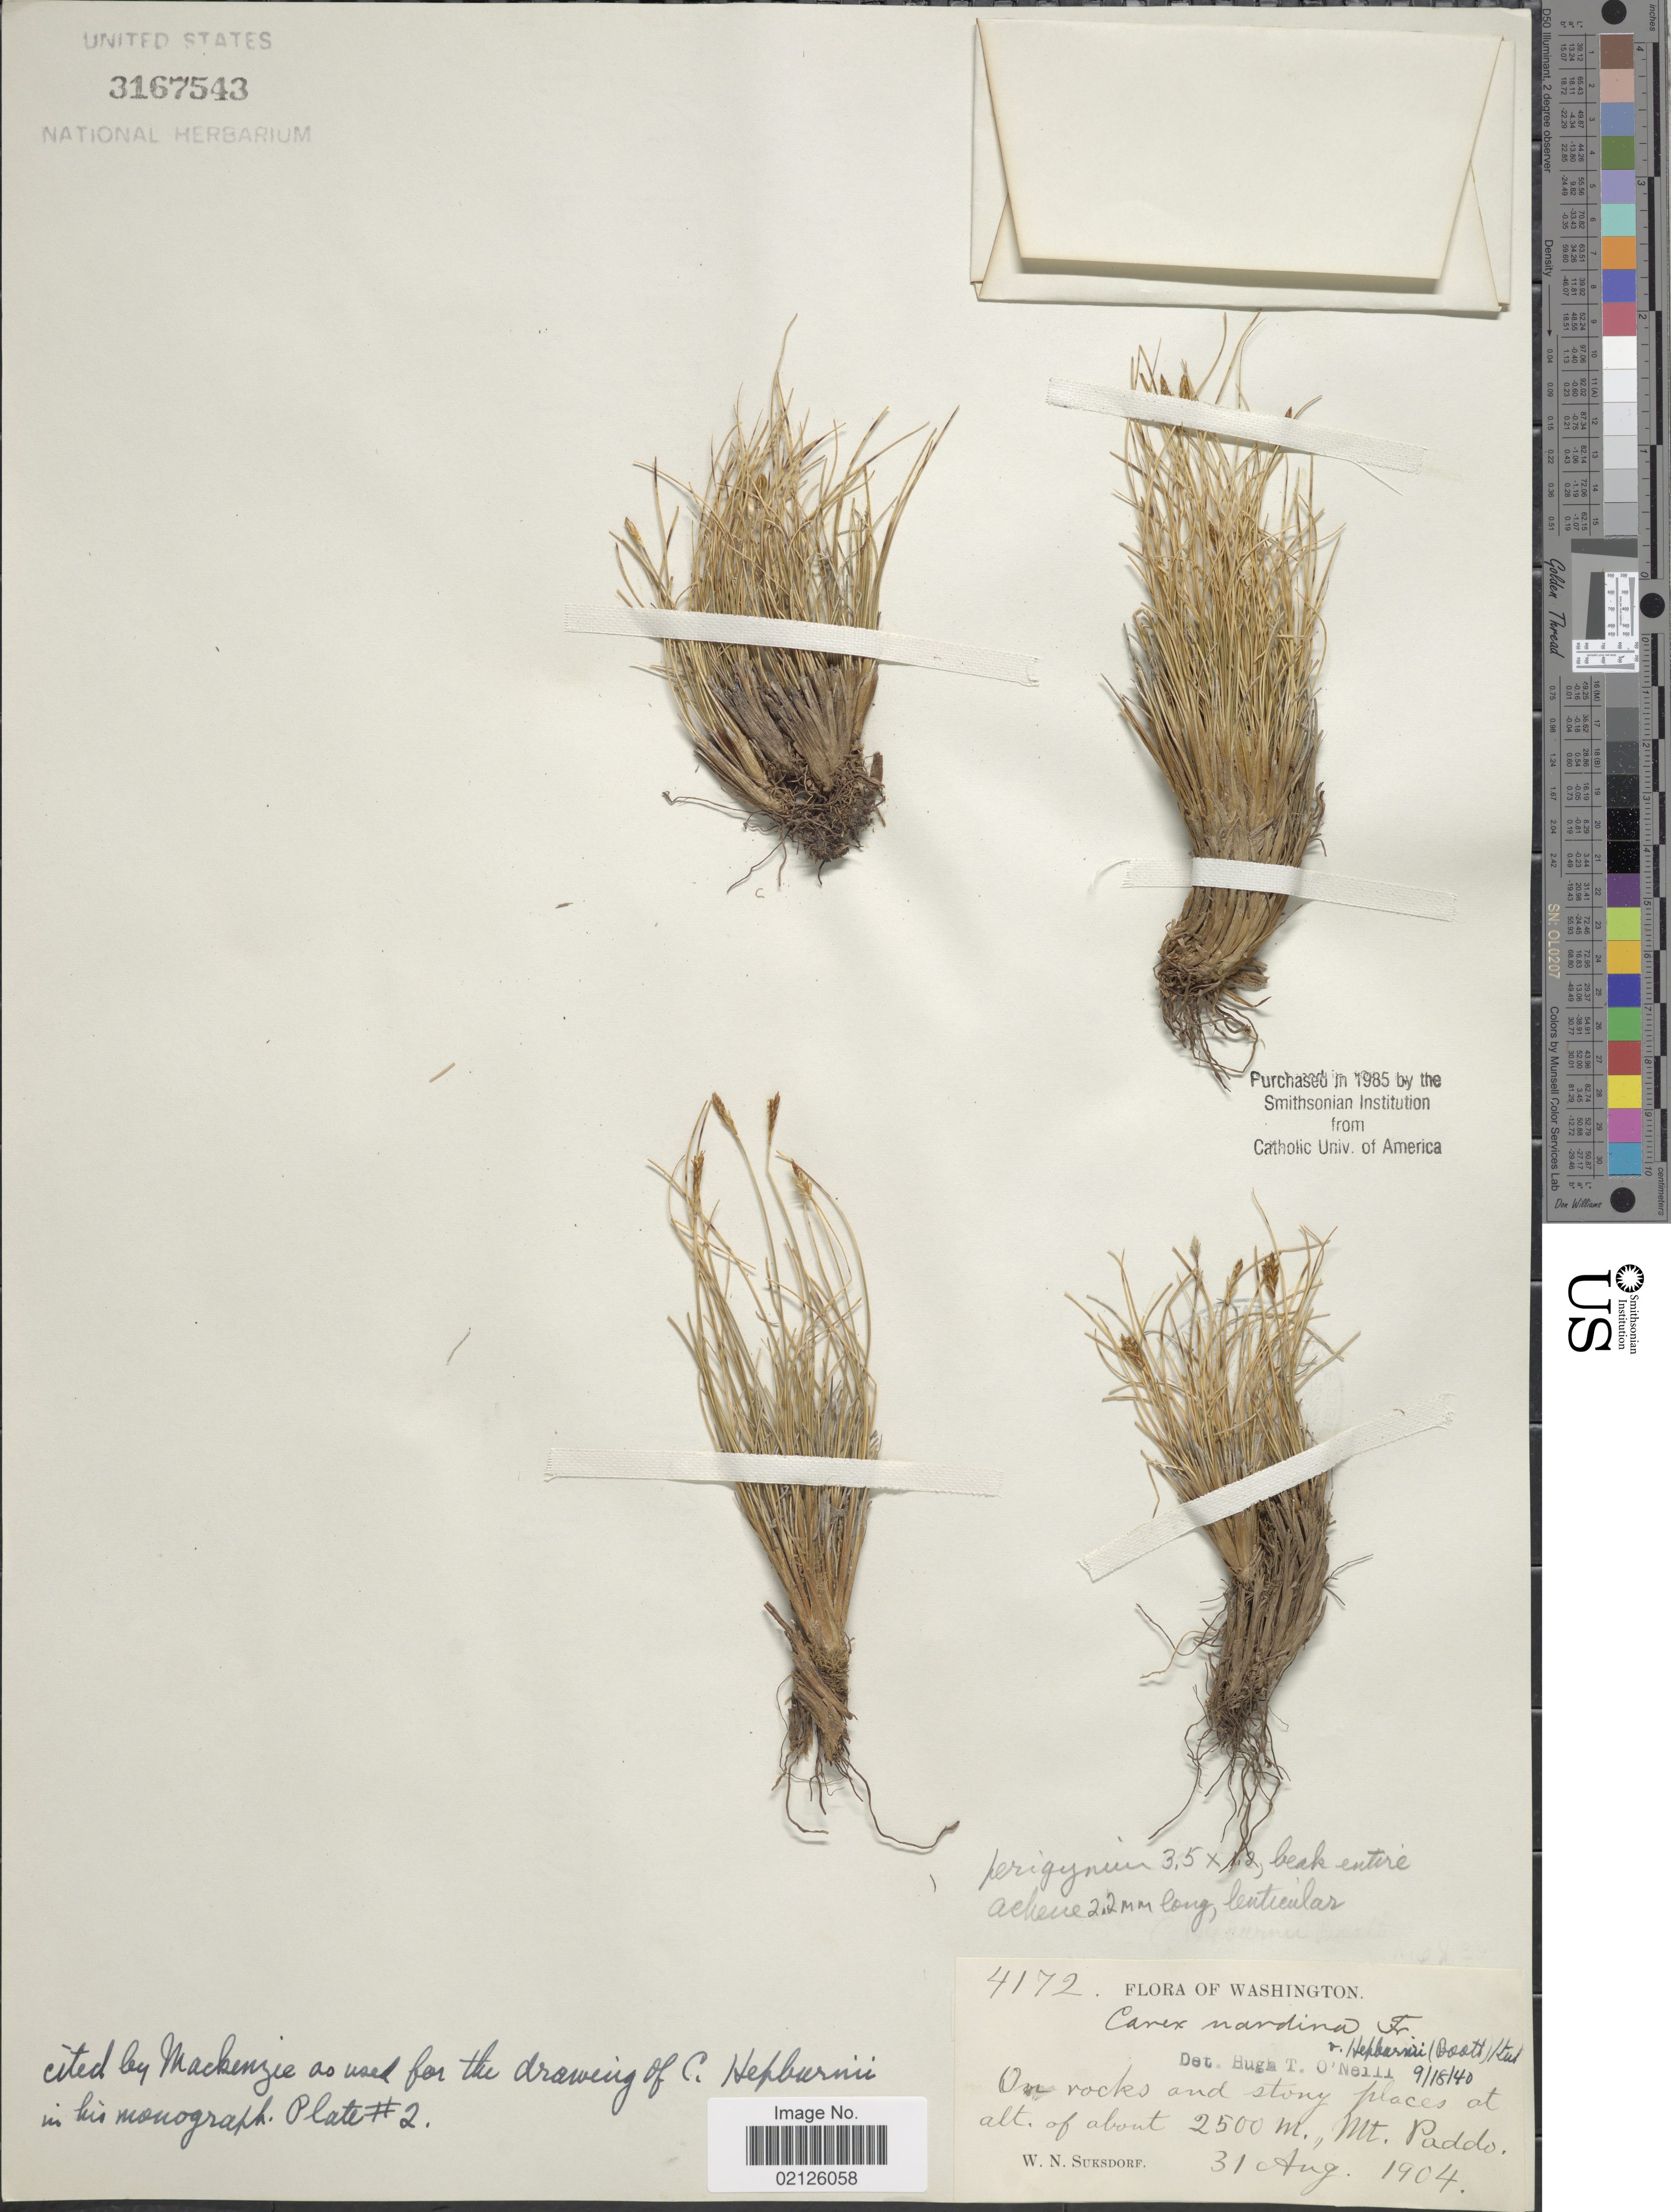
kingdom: Plantae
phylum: Tracheophyta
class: Liliopsida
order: Poales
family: Cyperaceae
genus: Carex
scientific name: Carex nardina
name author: (Hornem.) Fr.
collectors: W. N. Suksdorf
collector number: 4172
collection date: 1904-08-31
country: United States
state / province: Washington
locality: On rocks and stony places at., Mt Paddo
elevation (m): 2500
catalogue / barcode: US 3167543